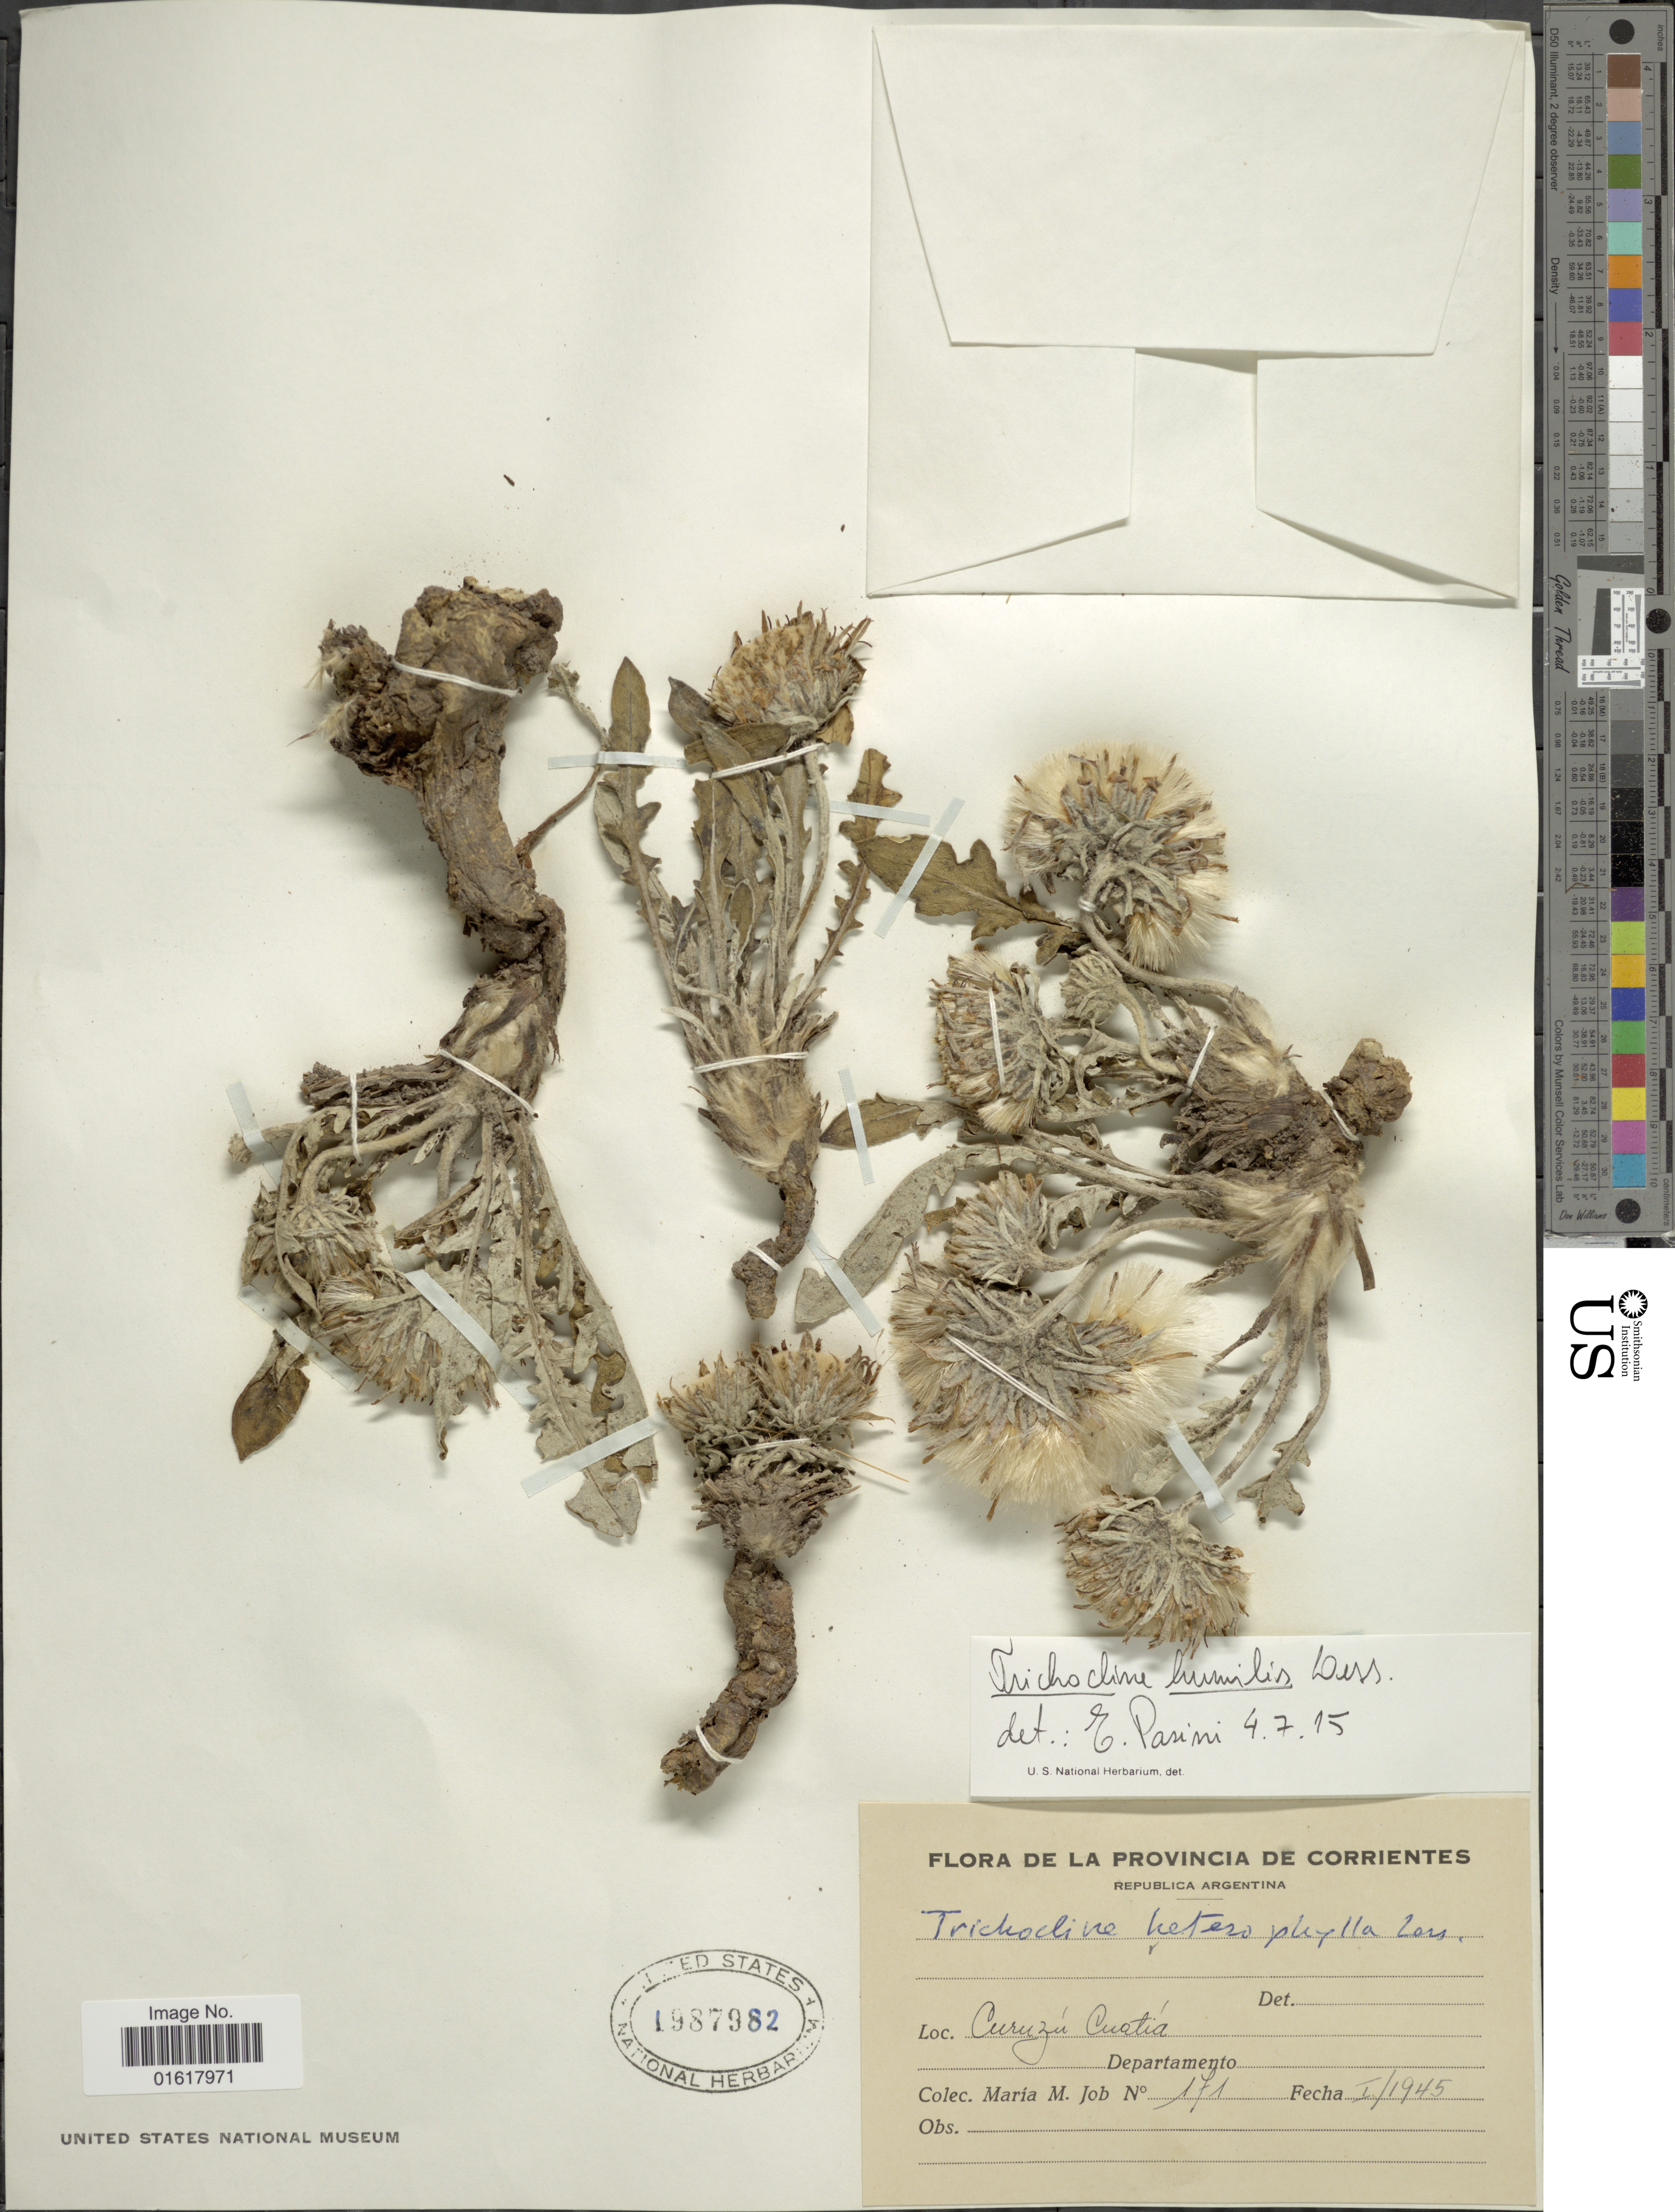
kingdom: Plantae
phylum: Tracheophyta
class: Magnoliopsida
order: Asterales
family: Asteraceae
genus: Trichocline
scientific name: Trichocline humilis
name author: Less.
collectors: M. Job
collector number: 171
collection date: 1945-01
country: Argentina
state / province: Corrientes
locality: Curuzú Cuatiá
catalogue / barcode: US 1987982